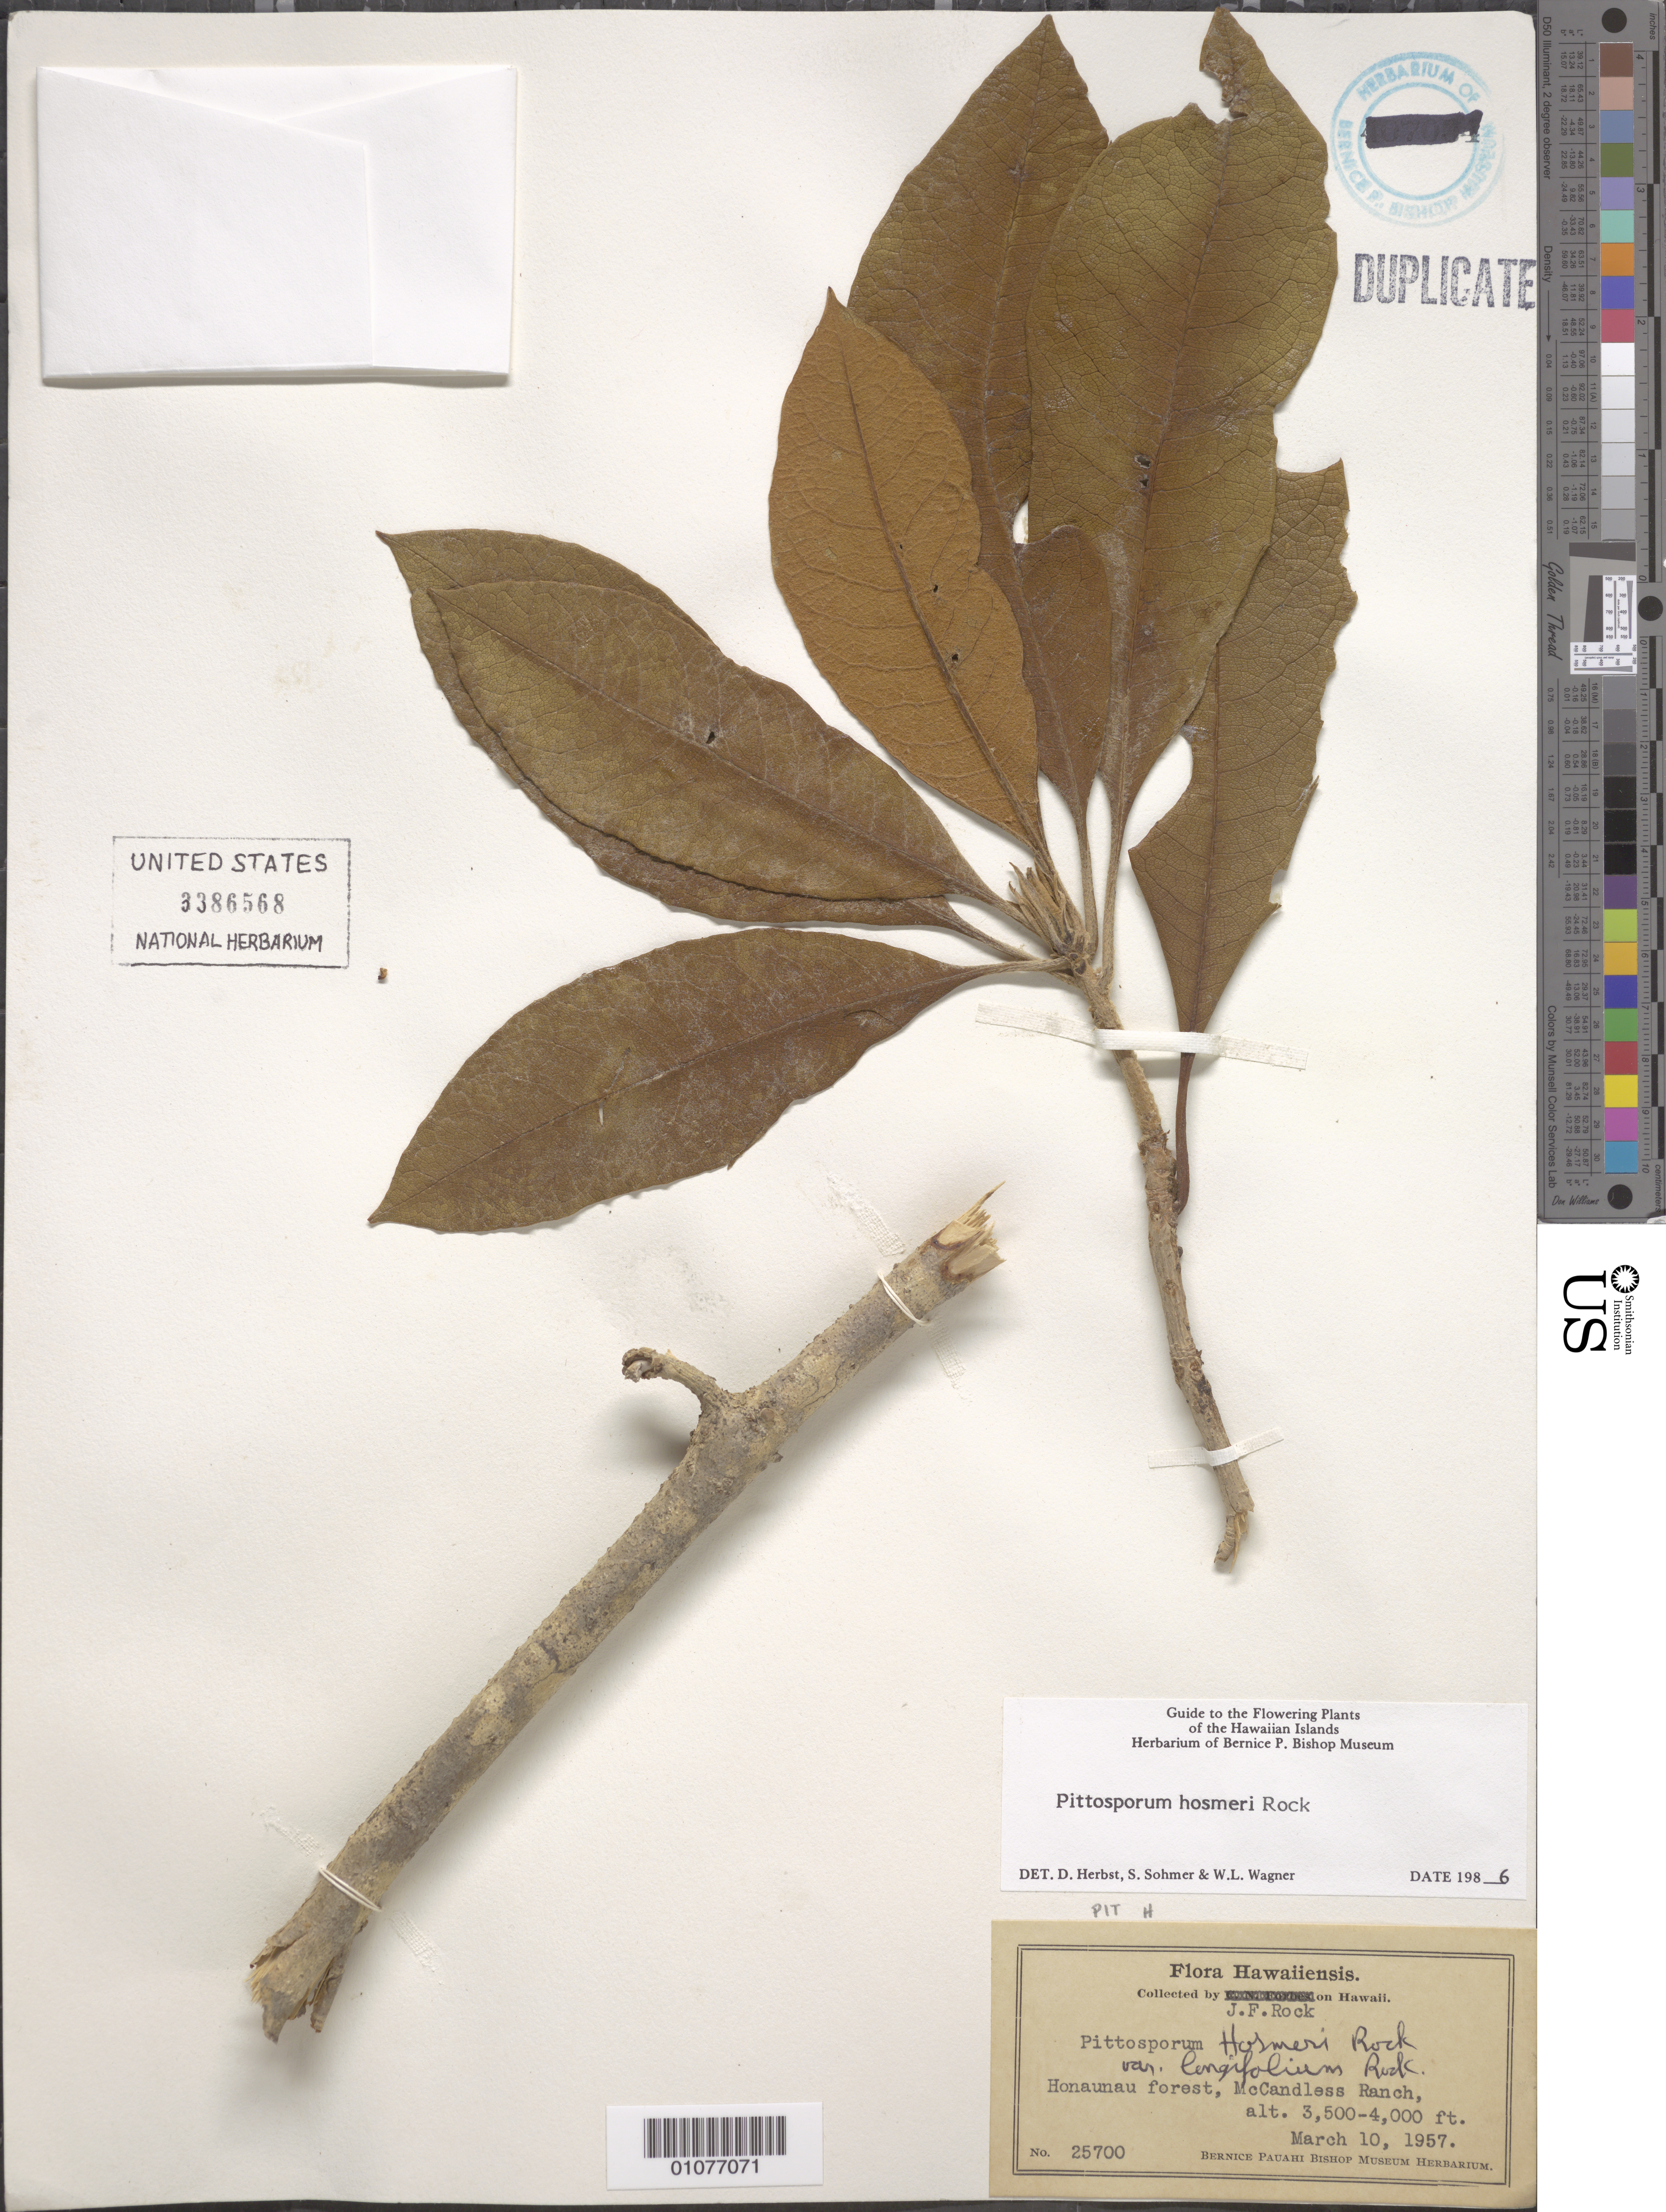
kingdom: Plantae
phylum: Tracheophyta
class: Magnoliopsida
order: Apiales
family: Pittosporaceae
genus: Pittosporum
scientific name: Pittosporum hosmeri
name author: Rock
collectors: J. F. Rock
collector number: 25700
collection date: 1957-03-10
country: United States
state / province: Hawaii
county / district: Hawaii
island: Hawaii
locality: Honaunau forest, McCandless Ranch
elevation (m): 1067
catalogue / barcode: US 3386568